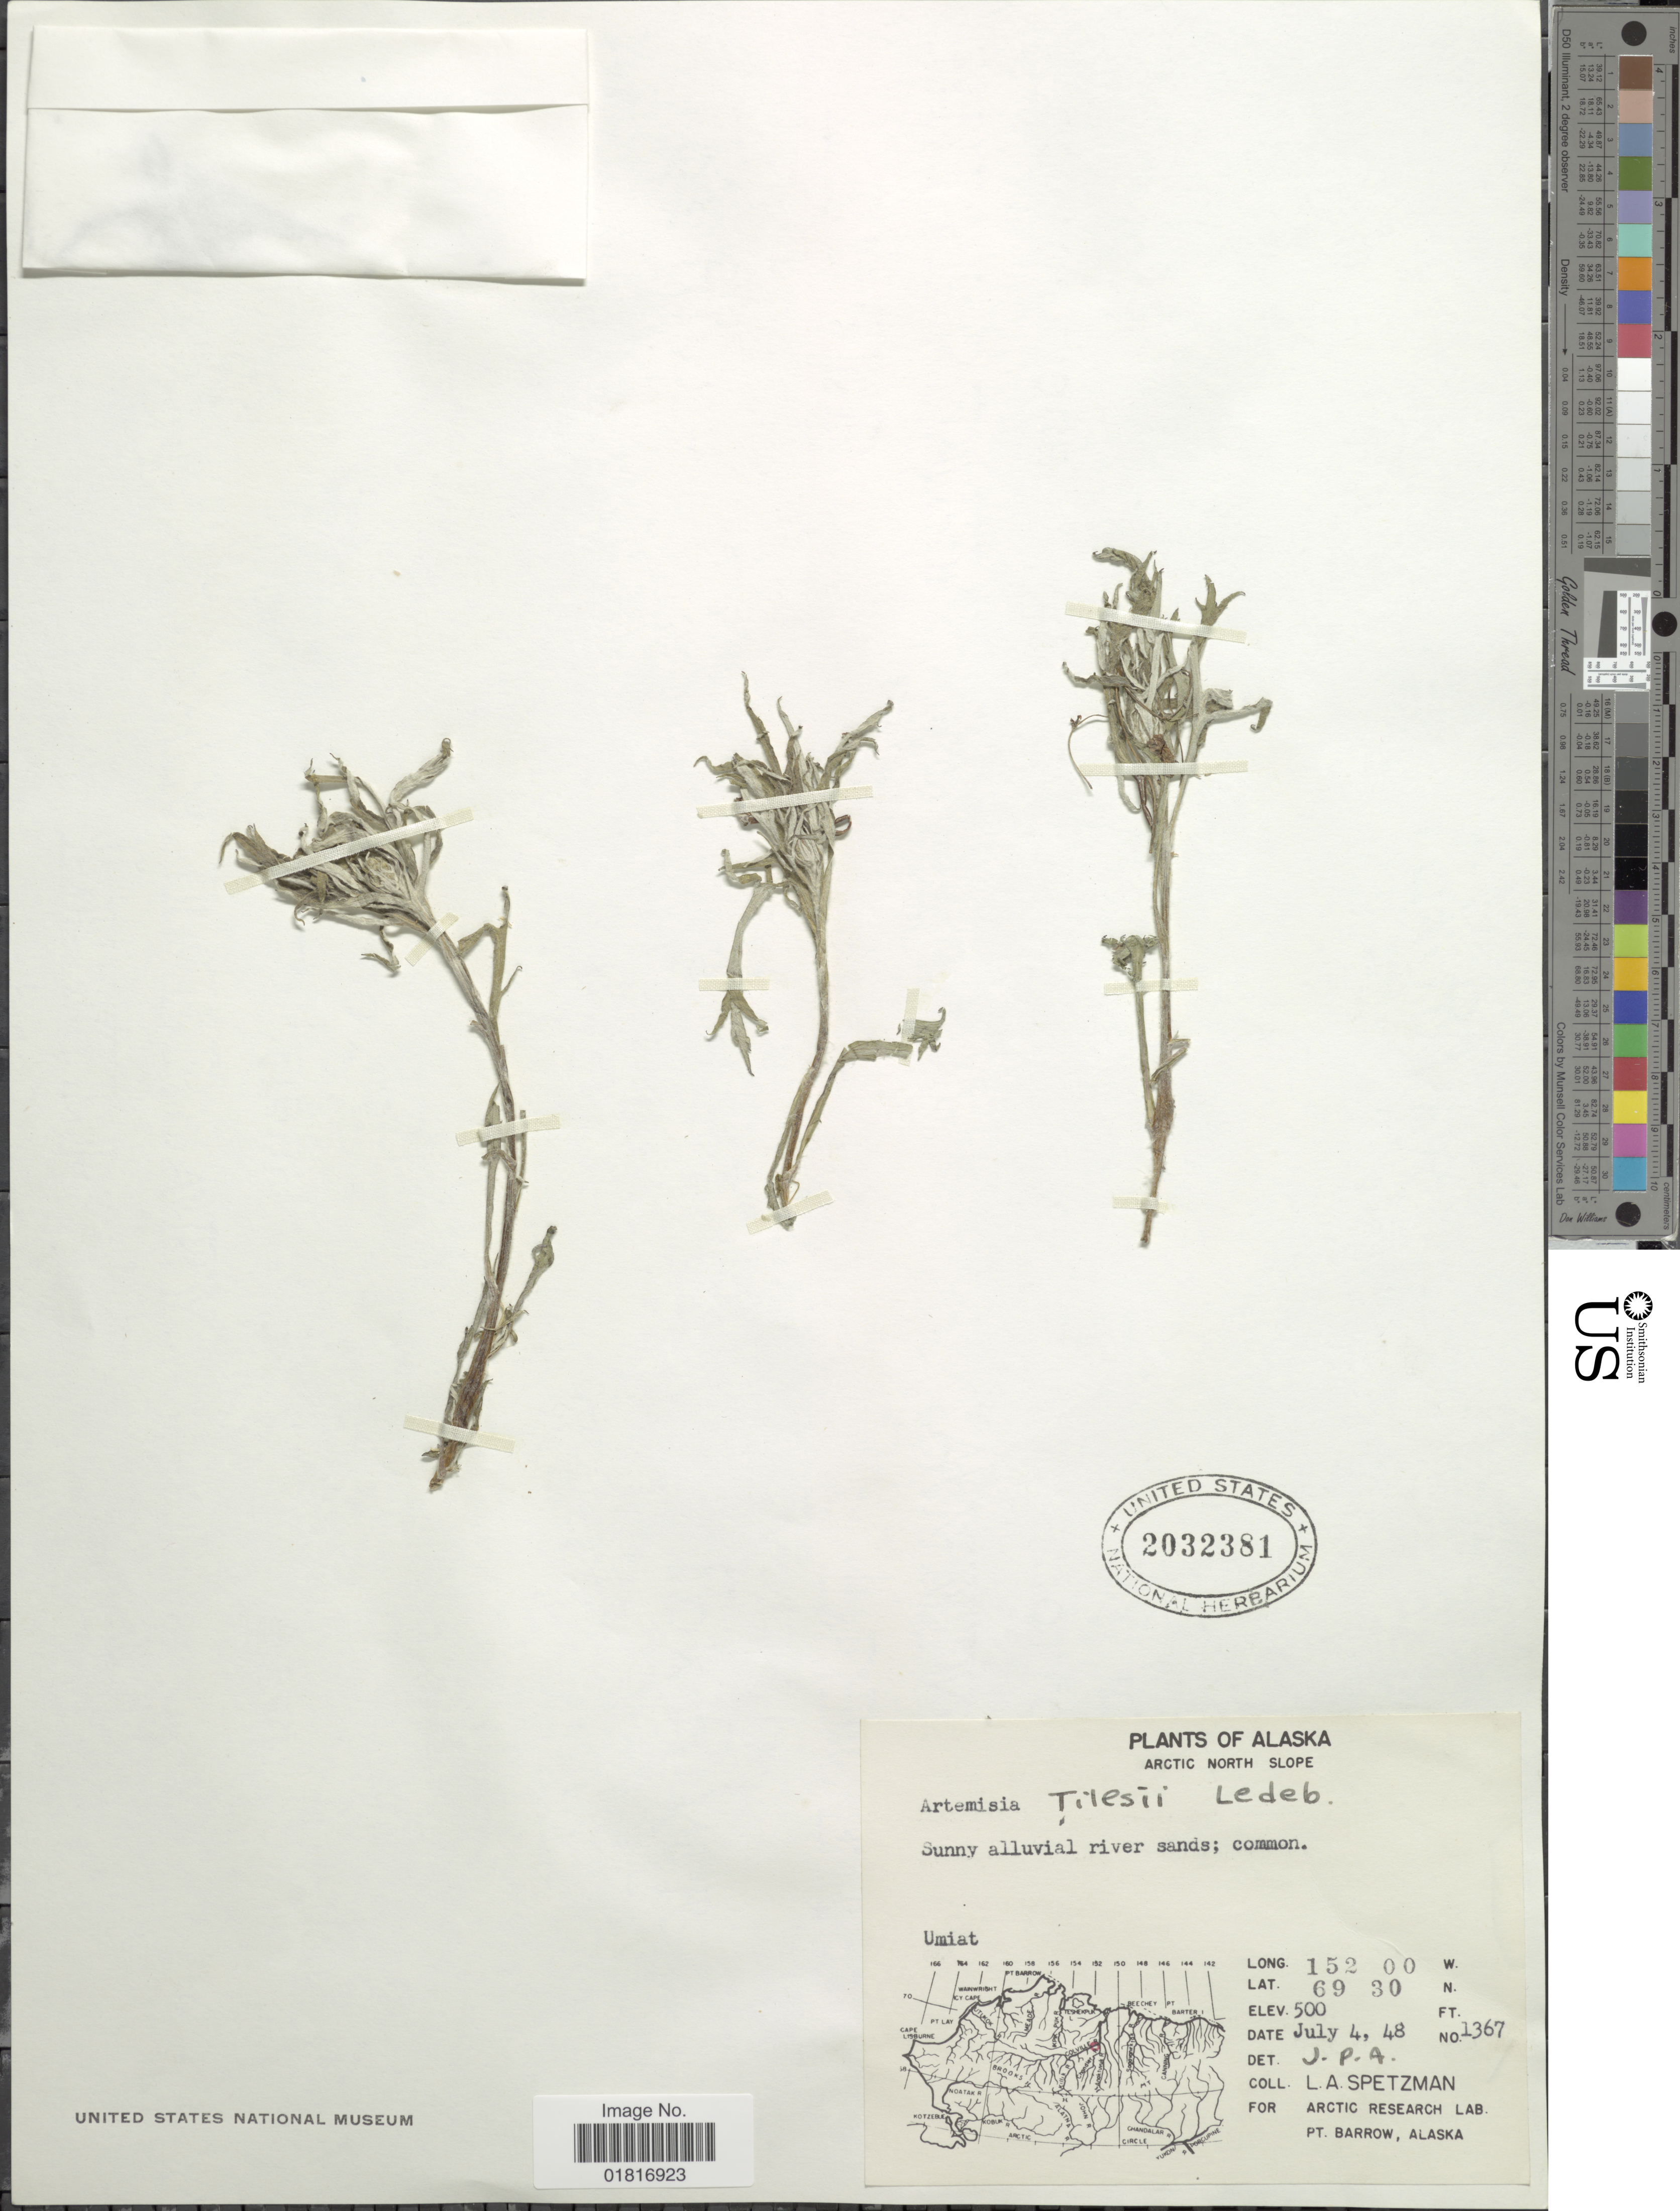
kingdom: Plantae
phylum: Tracheophyta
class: Magnoliopsida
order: Asterales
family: Asteraceae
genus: Artemisia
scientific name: Artemisia tilesii var. elatior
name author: Torr. & A. Gray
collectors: L. Spetzman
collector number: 1367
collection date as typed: Transcribed d/m/y: 4/7/48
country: United States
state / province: Alaska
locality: Arctic North Slope, Sunny alluvial river sands; common, Umiat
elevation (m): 152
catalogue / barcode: US 2032381